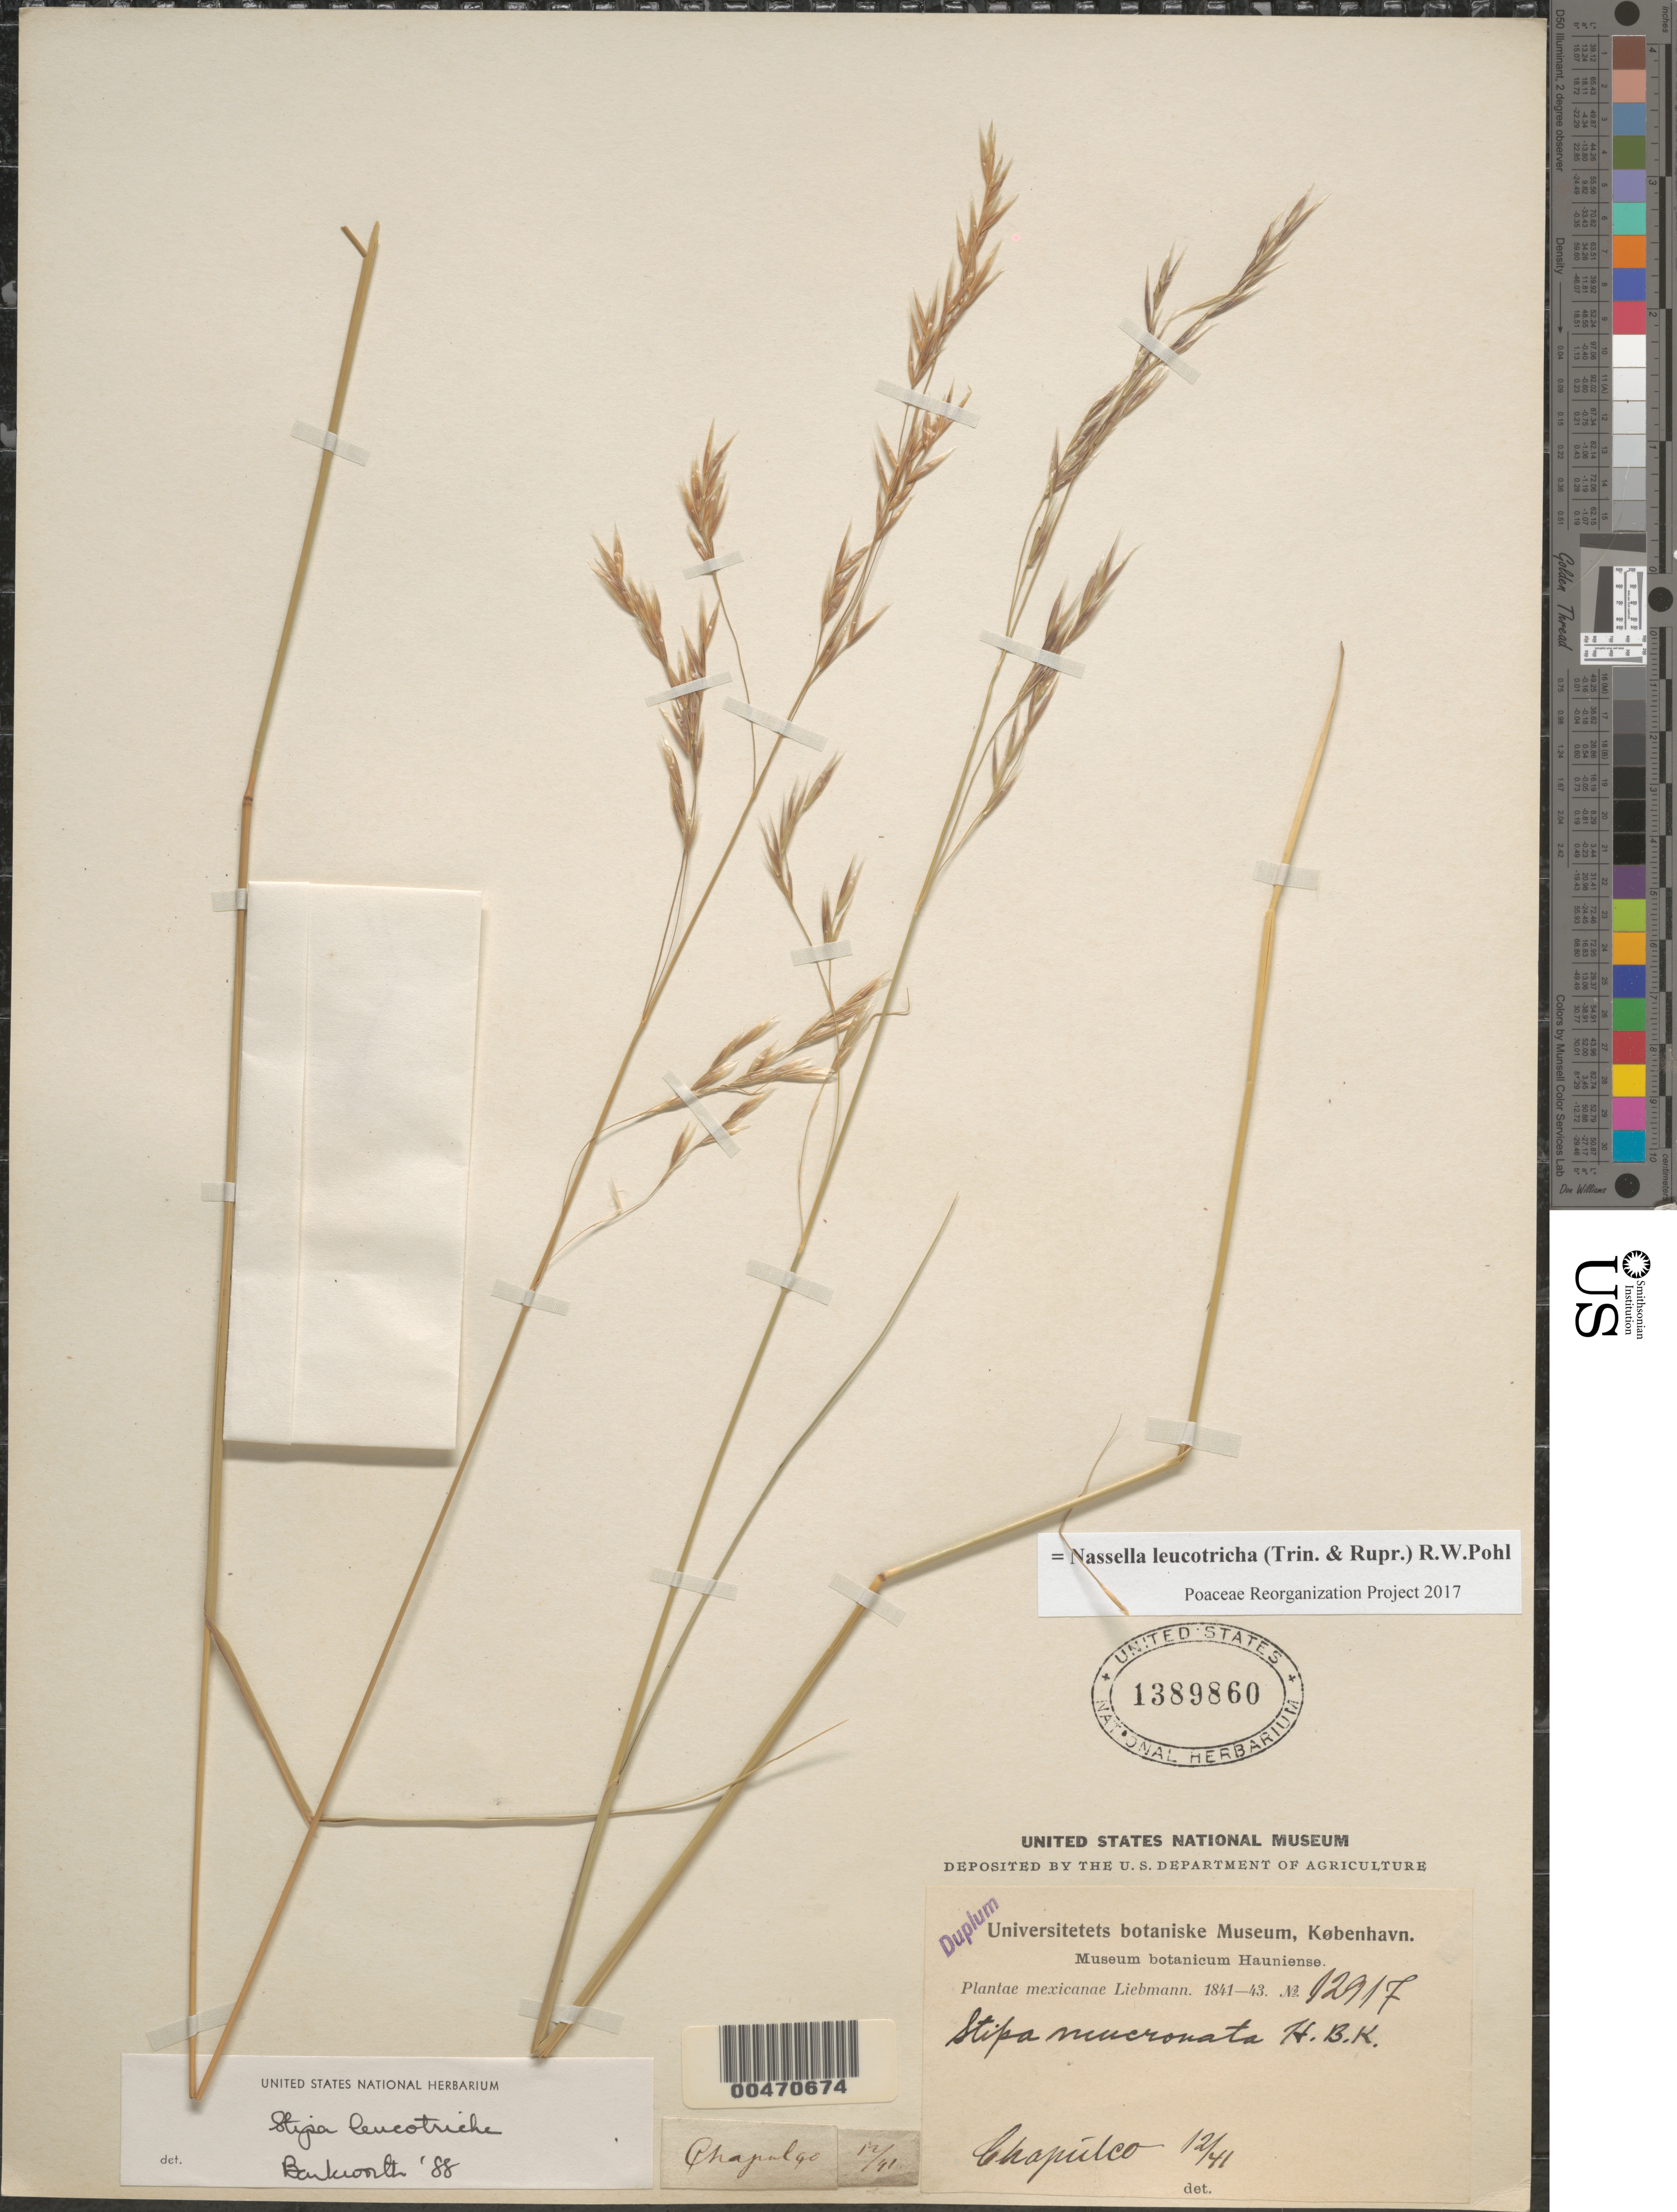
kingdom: Plantae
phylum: Tracheophyta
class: Liliopsida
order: Poales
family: Poaceae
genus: Nassella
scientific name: Nassella leucotricha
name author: (Trin. & Rupr.) R.W. Pohl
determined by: Poaceae Reorganization Project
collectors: F. M. Liebmann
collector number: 12917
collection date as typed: Dec 1841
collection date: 1841-12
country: Mexico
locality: Chapulco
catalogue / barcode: US 1389860